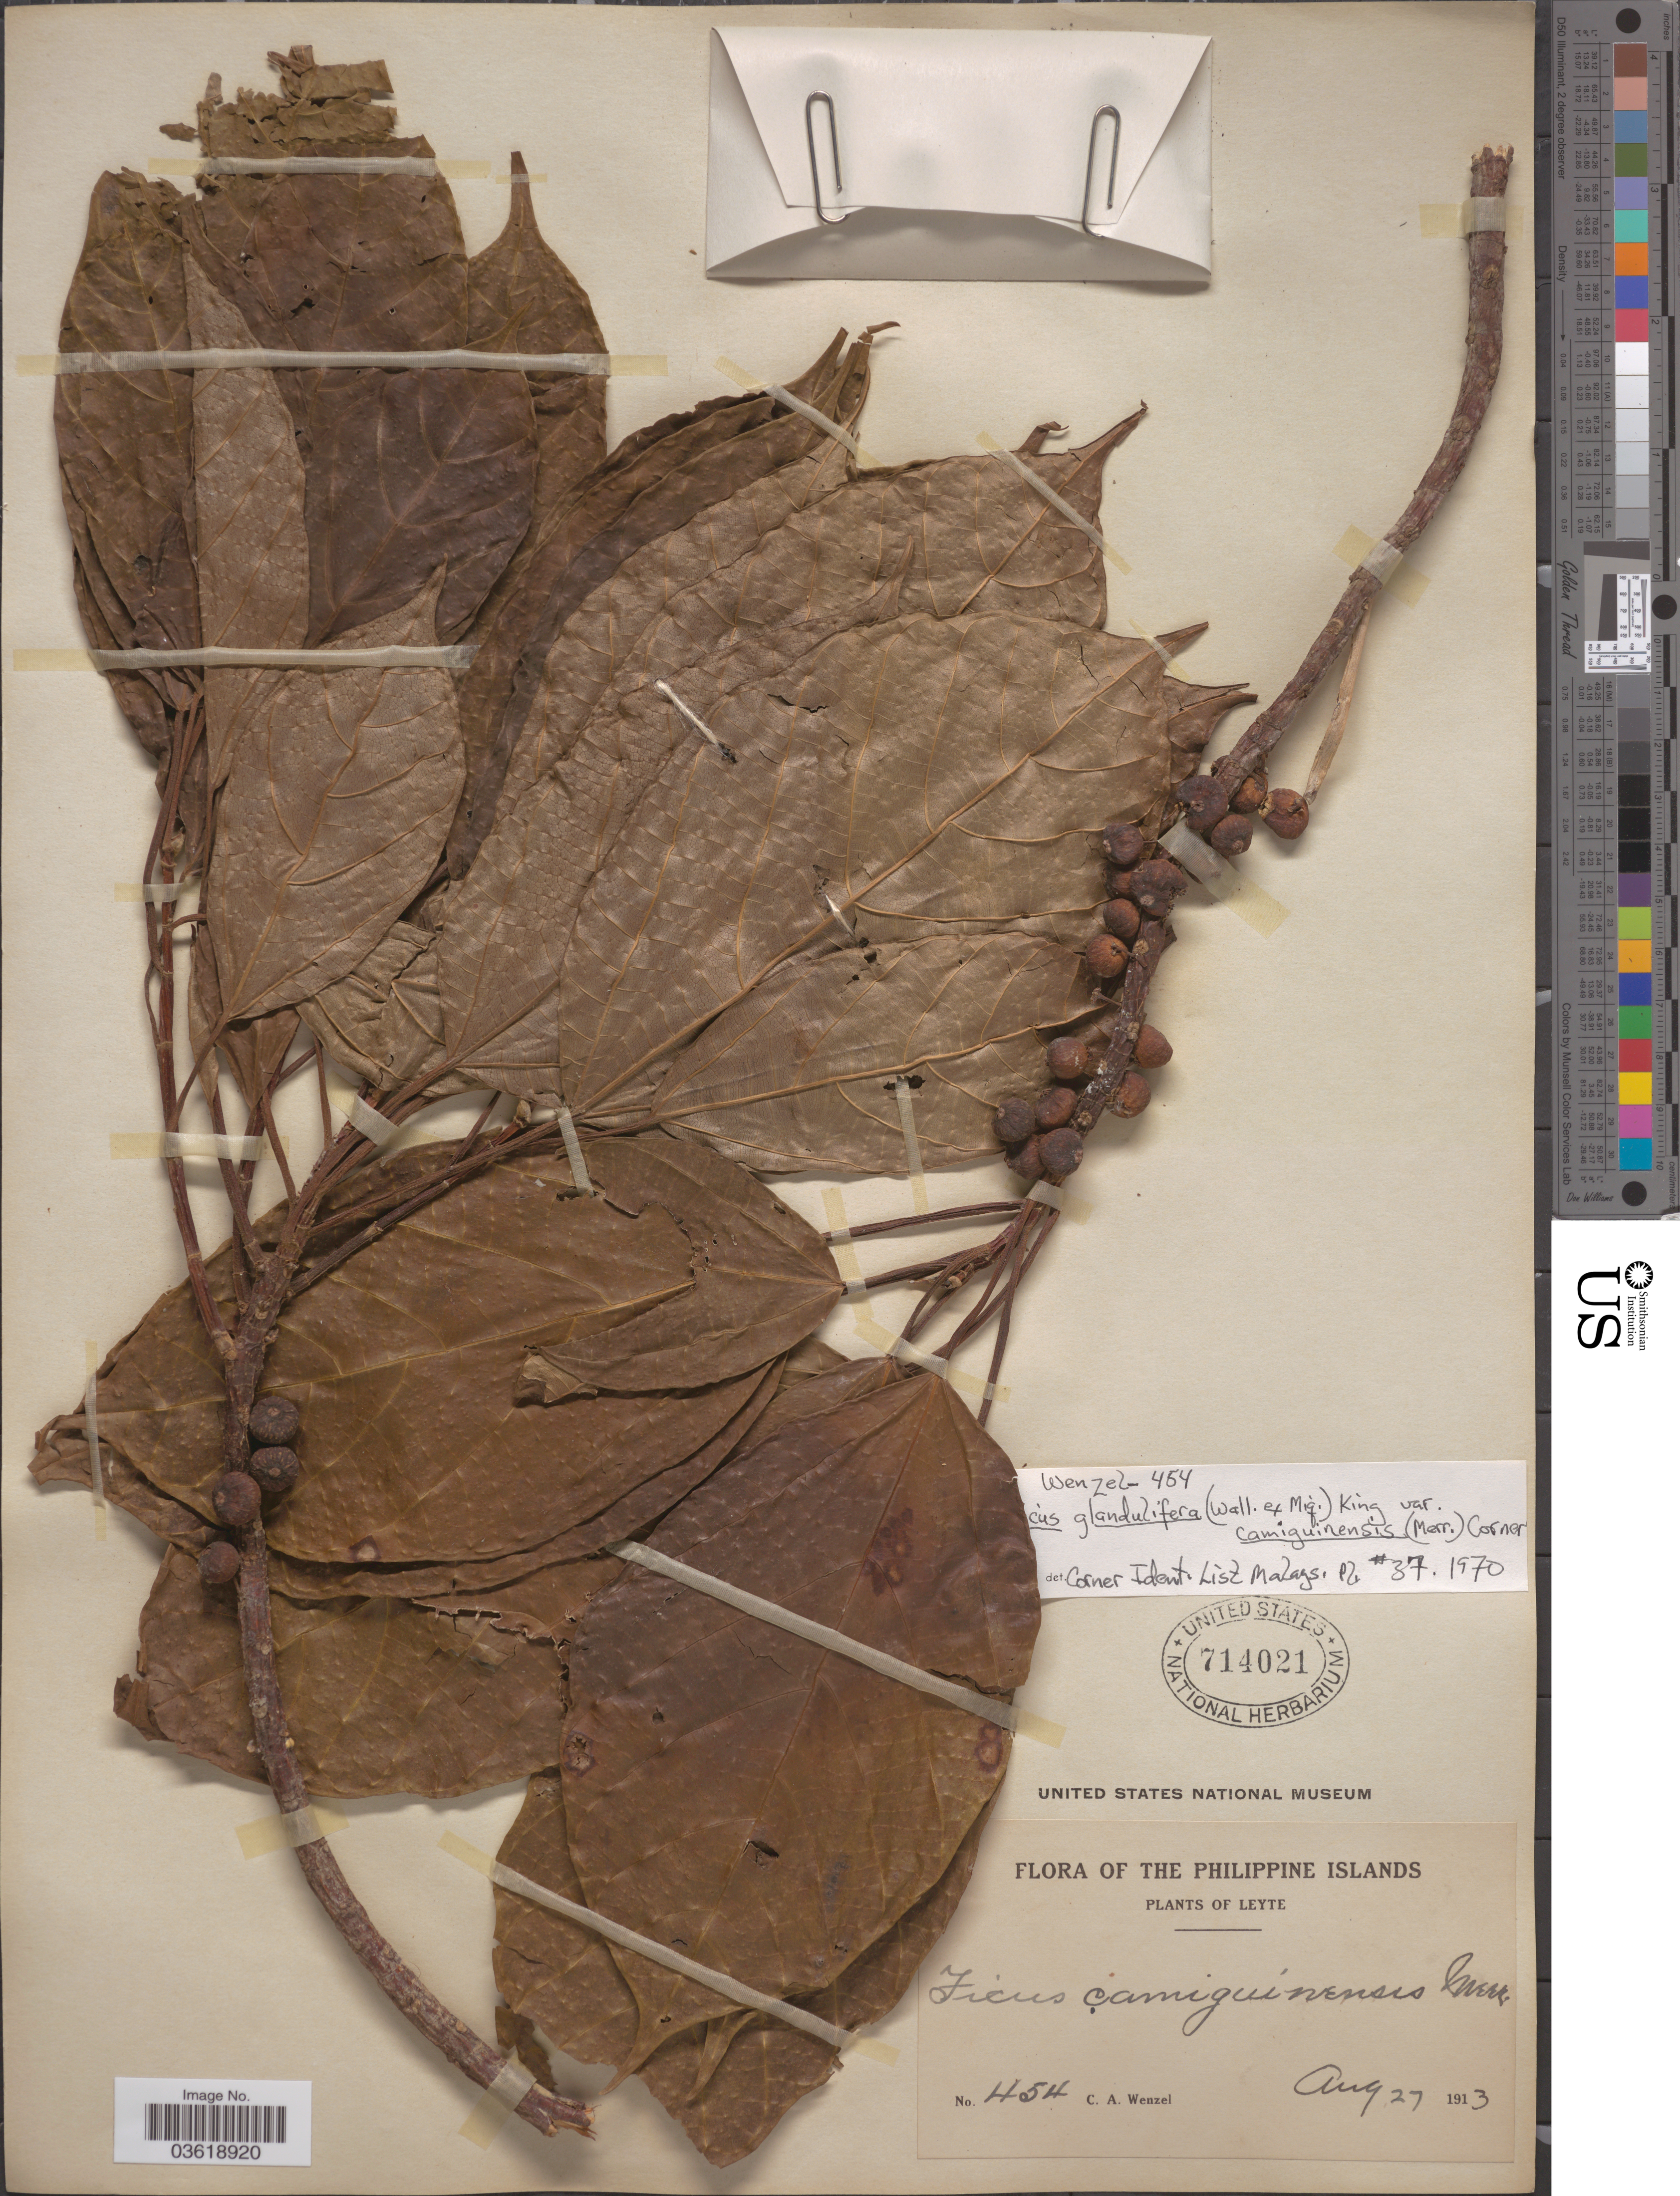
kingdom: Plantae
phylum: Tracheophyta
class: Magnoliopsida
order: Rosales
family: Moraceae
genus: Ficus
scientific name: Ficus glandulifera var. camiguinensis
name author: Corner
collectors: C. Wenzel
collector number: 454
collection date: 1913-08-27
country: Philippines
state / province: Eastern Visayas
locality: Leyte.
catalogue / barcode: US 714021